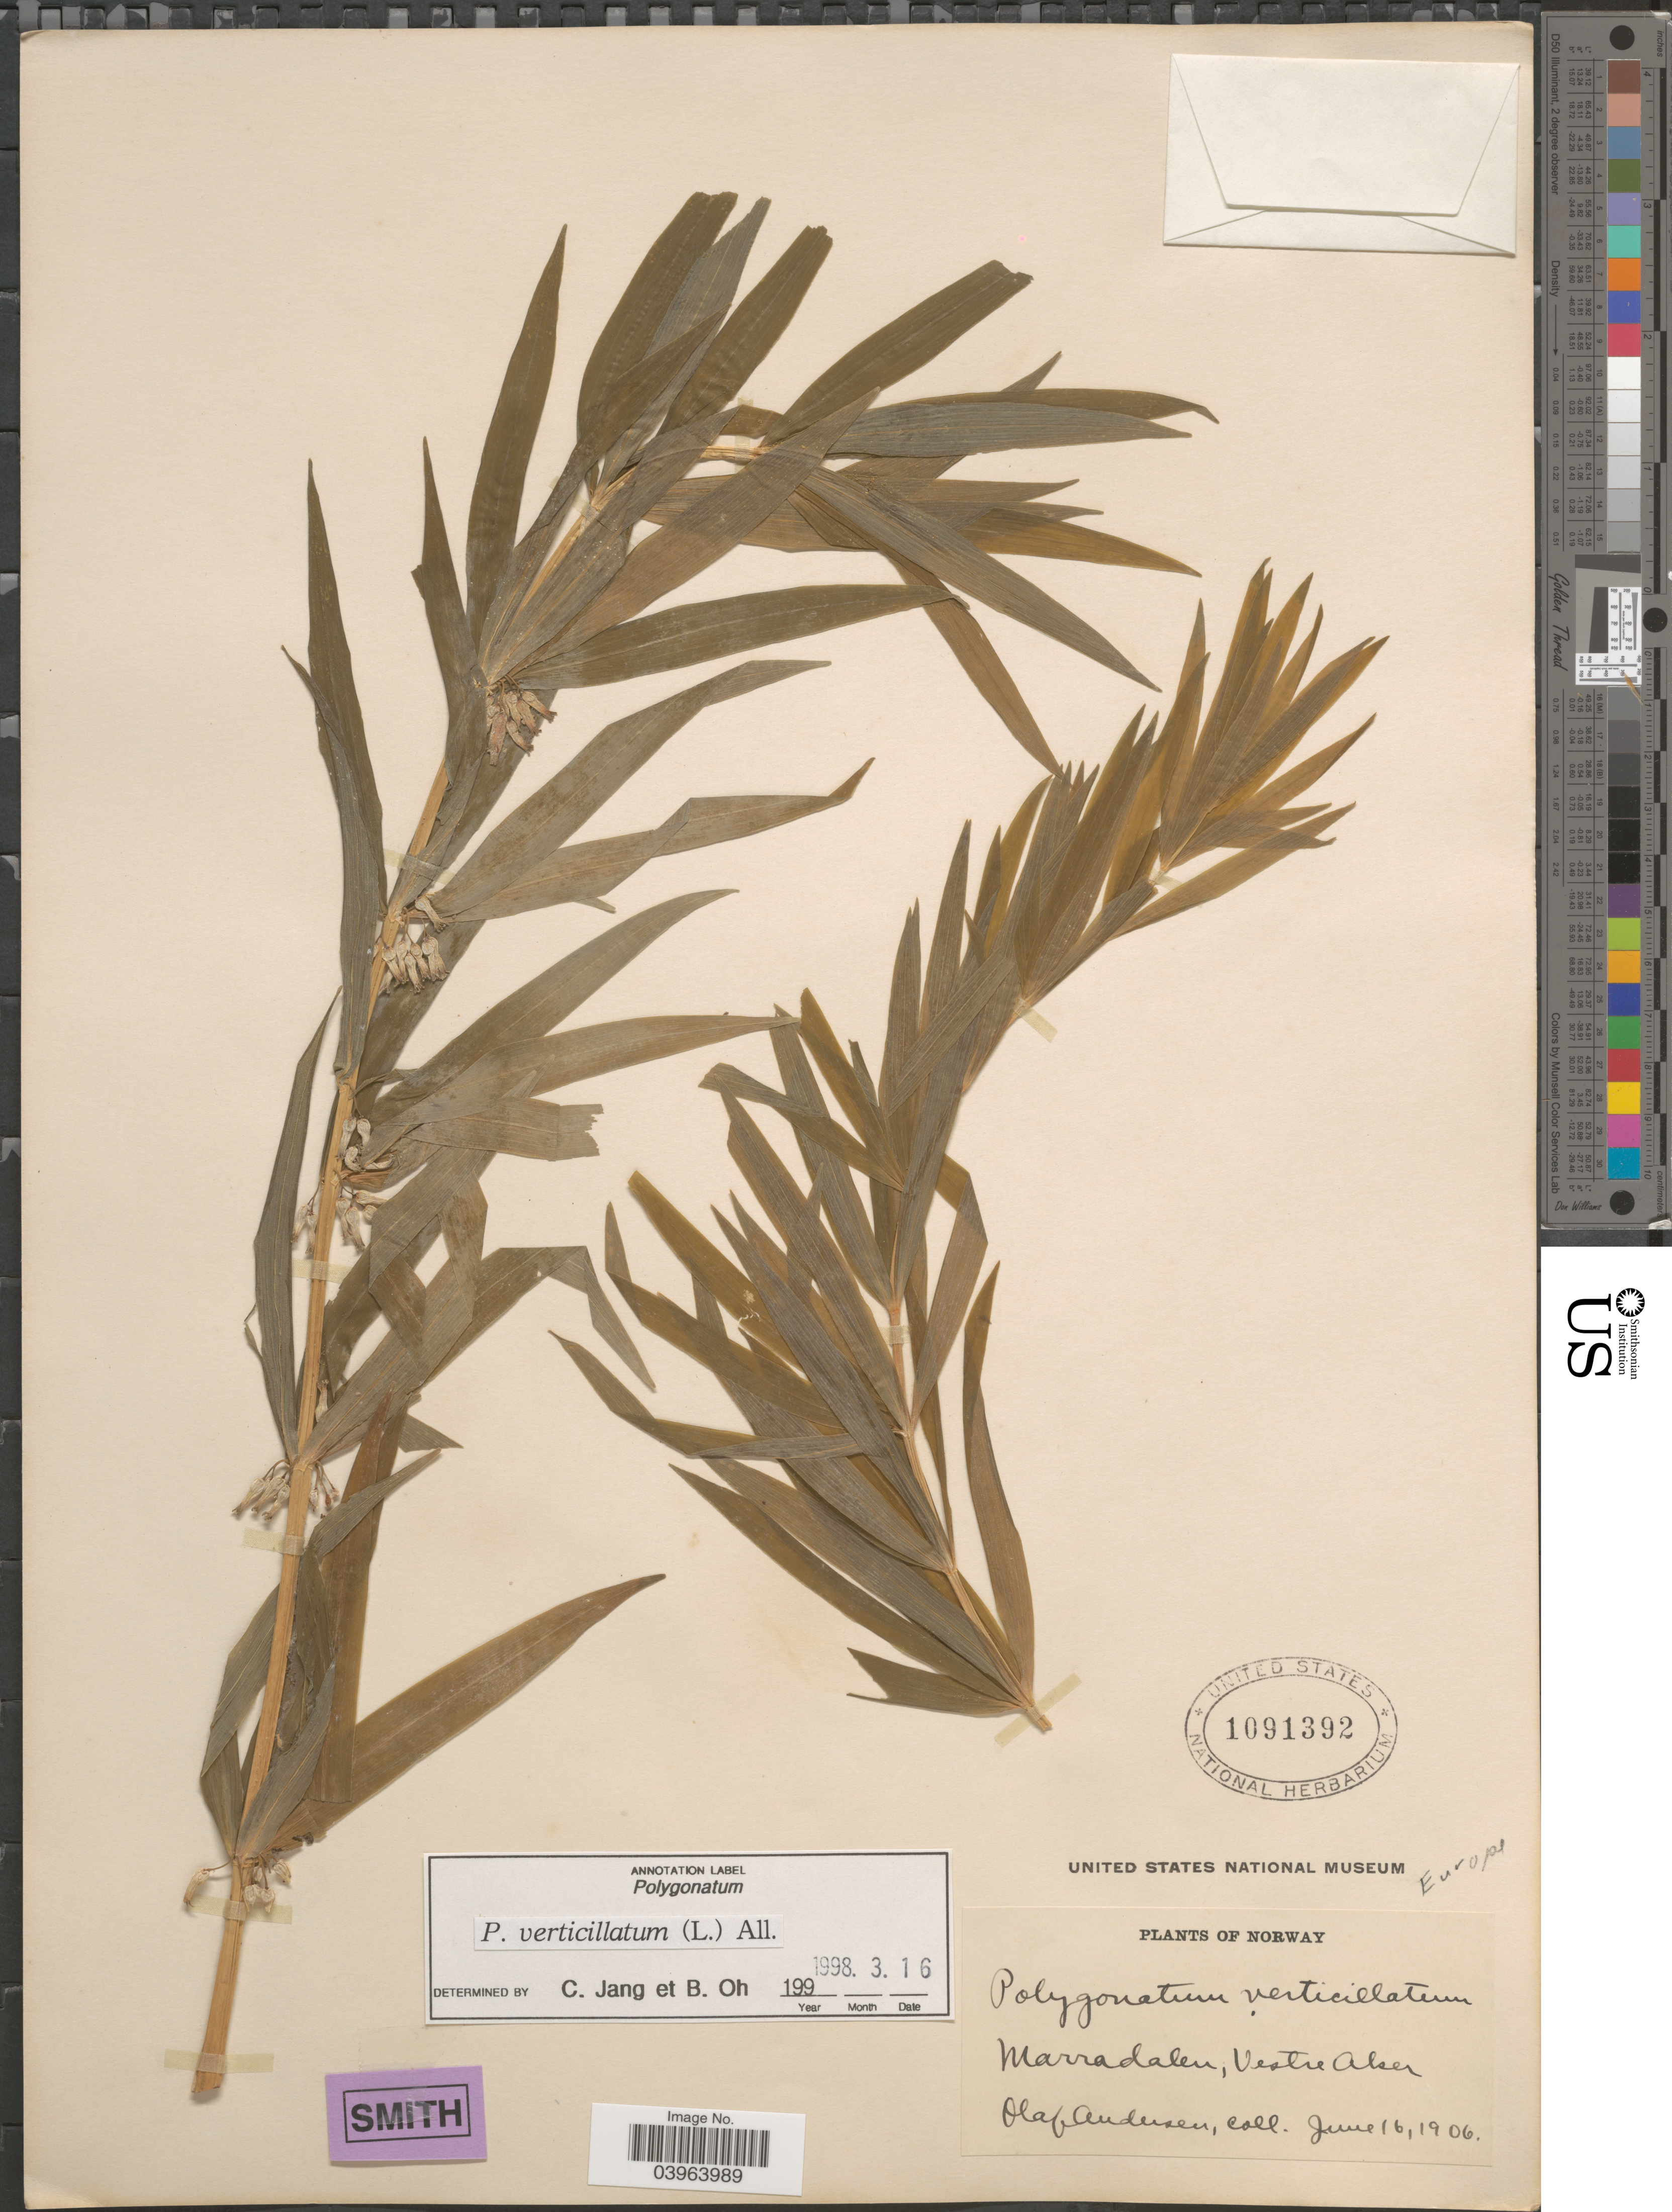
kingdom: Plantae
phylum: Tracheophyta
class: Liliopsida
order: Asparagales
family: Asparagaceae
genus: Polygonatum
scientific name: Polygonatum verticillatum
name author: (L.) All.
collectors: O. Andersen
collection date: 1906-06-16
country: Norway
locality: Marradalen, Vestre Aker.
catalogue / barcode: US 1091392